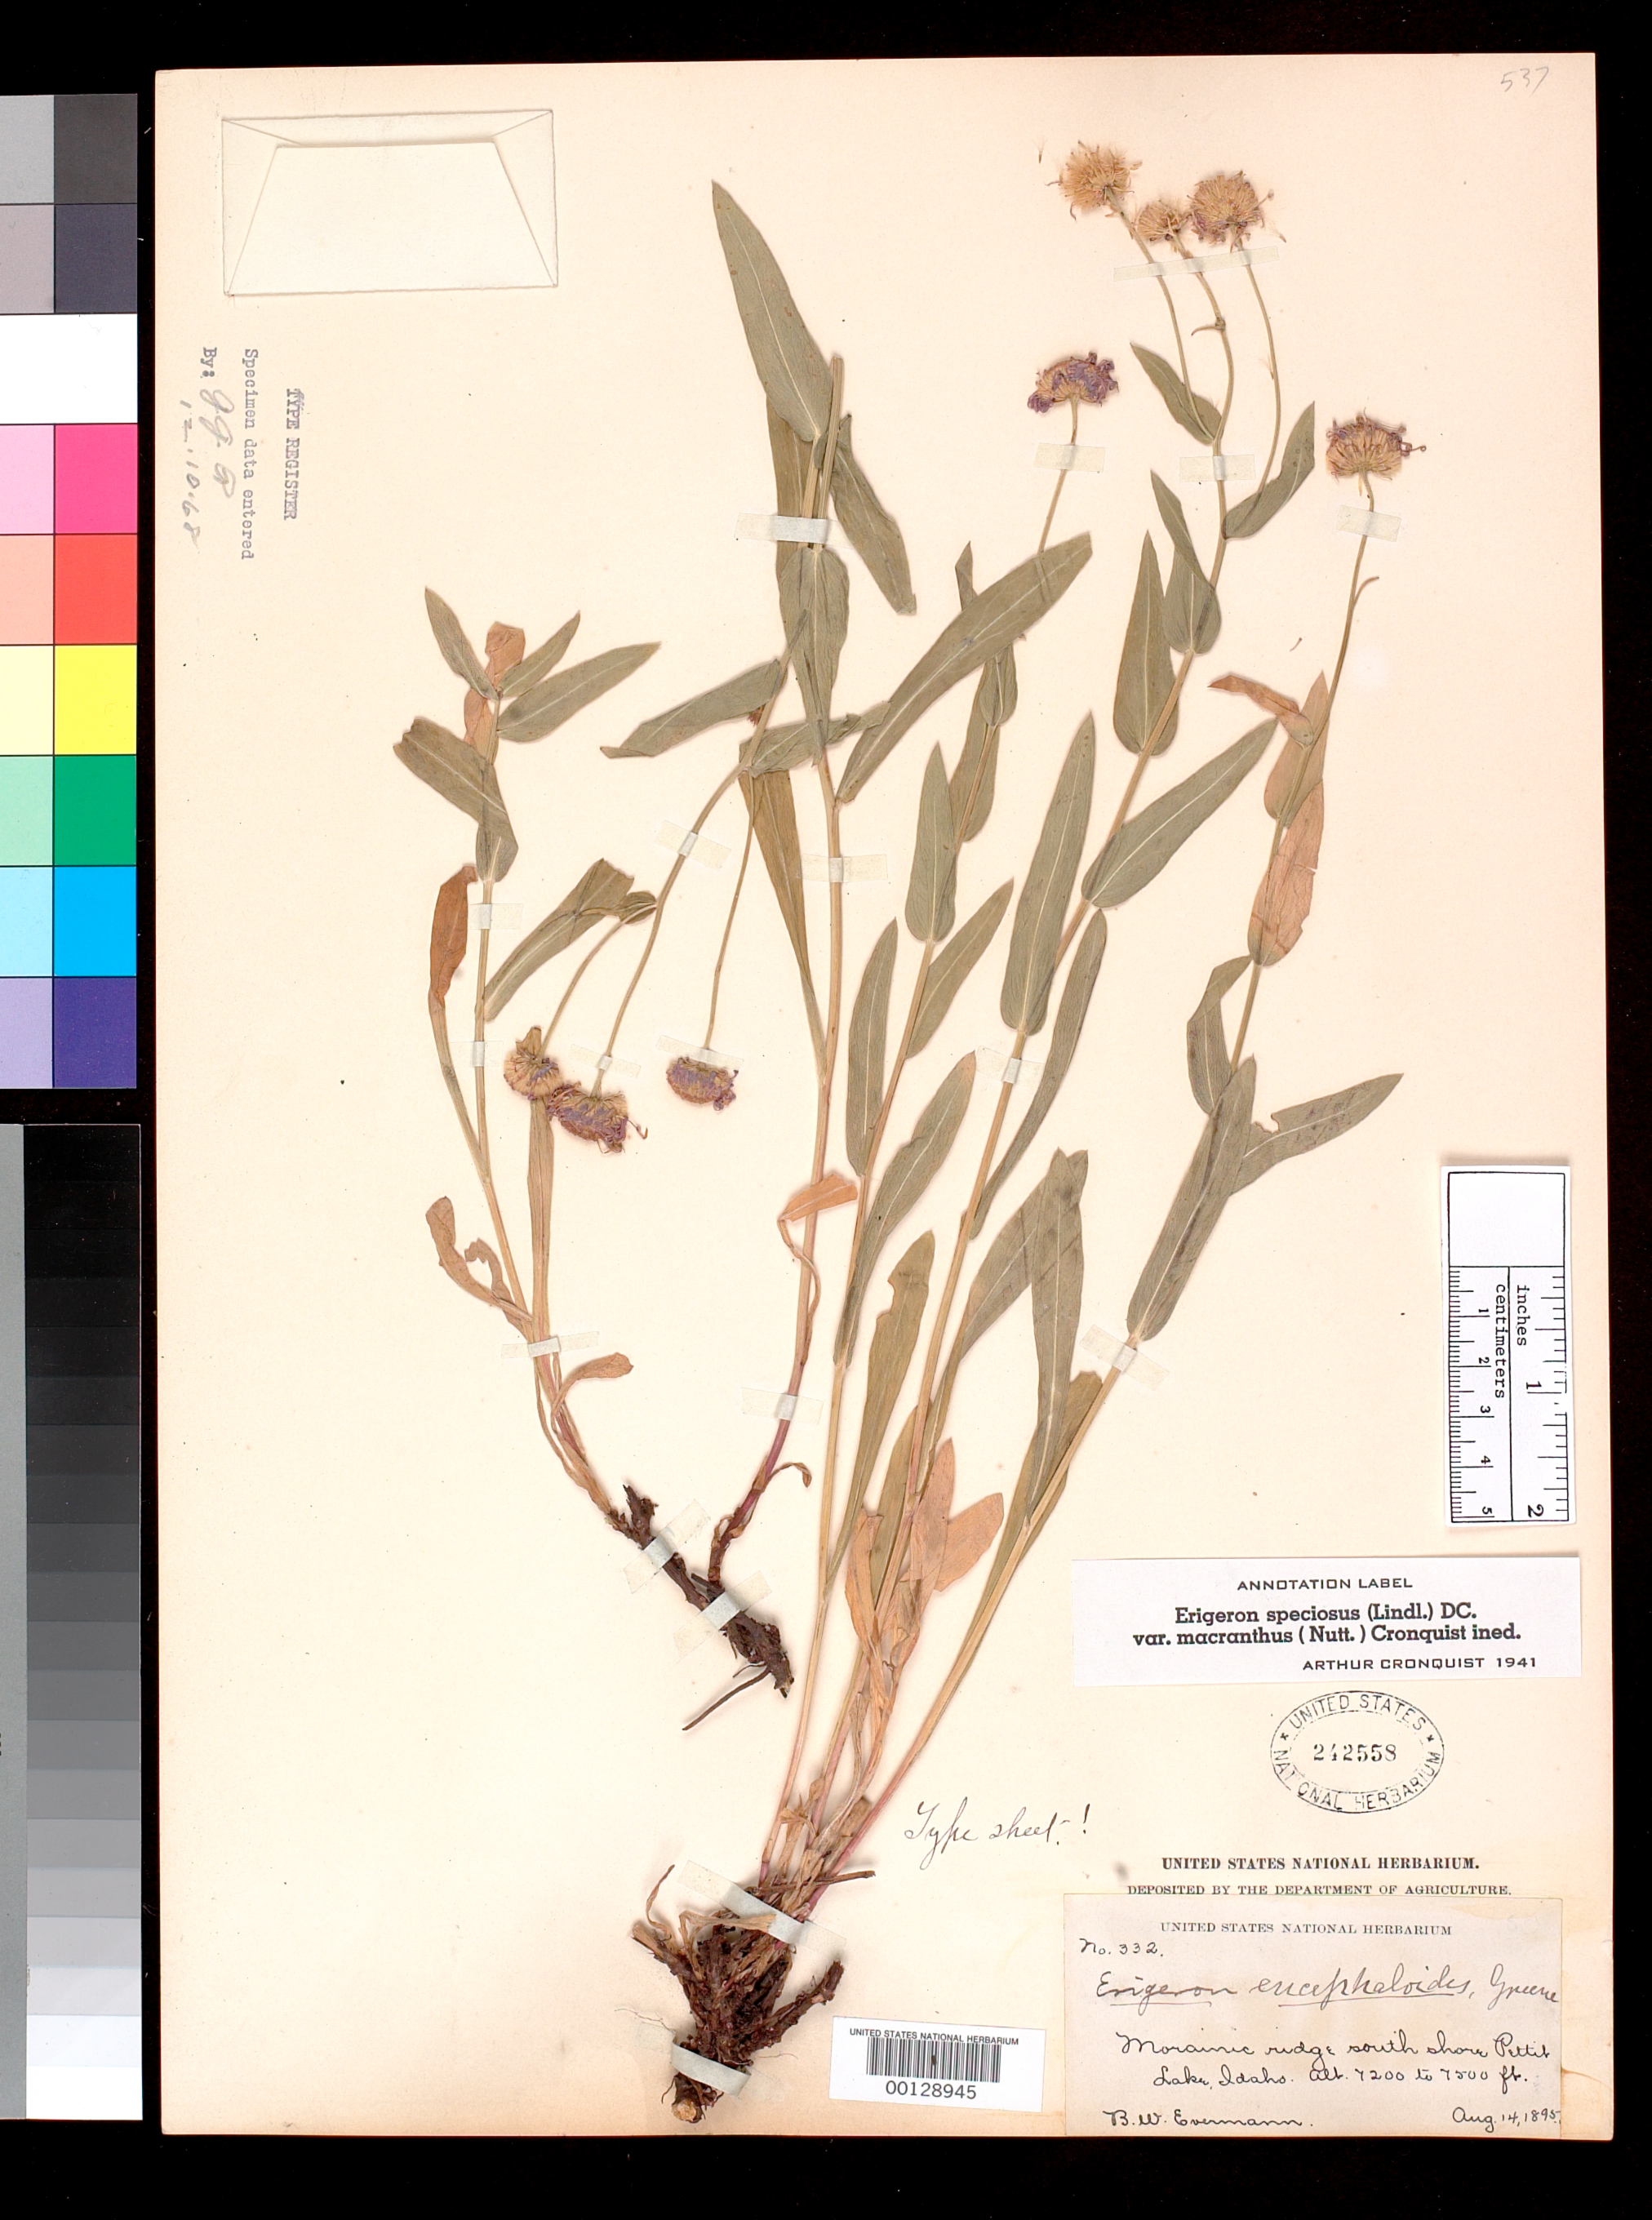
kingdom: Plantae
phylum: Tracheophyta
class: Magnoliopsida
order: Asterales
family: Asteraceae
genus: Erigeron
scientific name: Erigeron eucephaloides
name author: Greene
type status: Isotype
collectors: B. W. Evermann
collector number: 332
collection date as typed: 14 Aug 1895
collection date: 1895-08-14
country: United States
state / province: Idaho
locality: Pettit Lake.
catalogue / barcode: US 242558